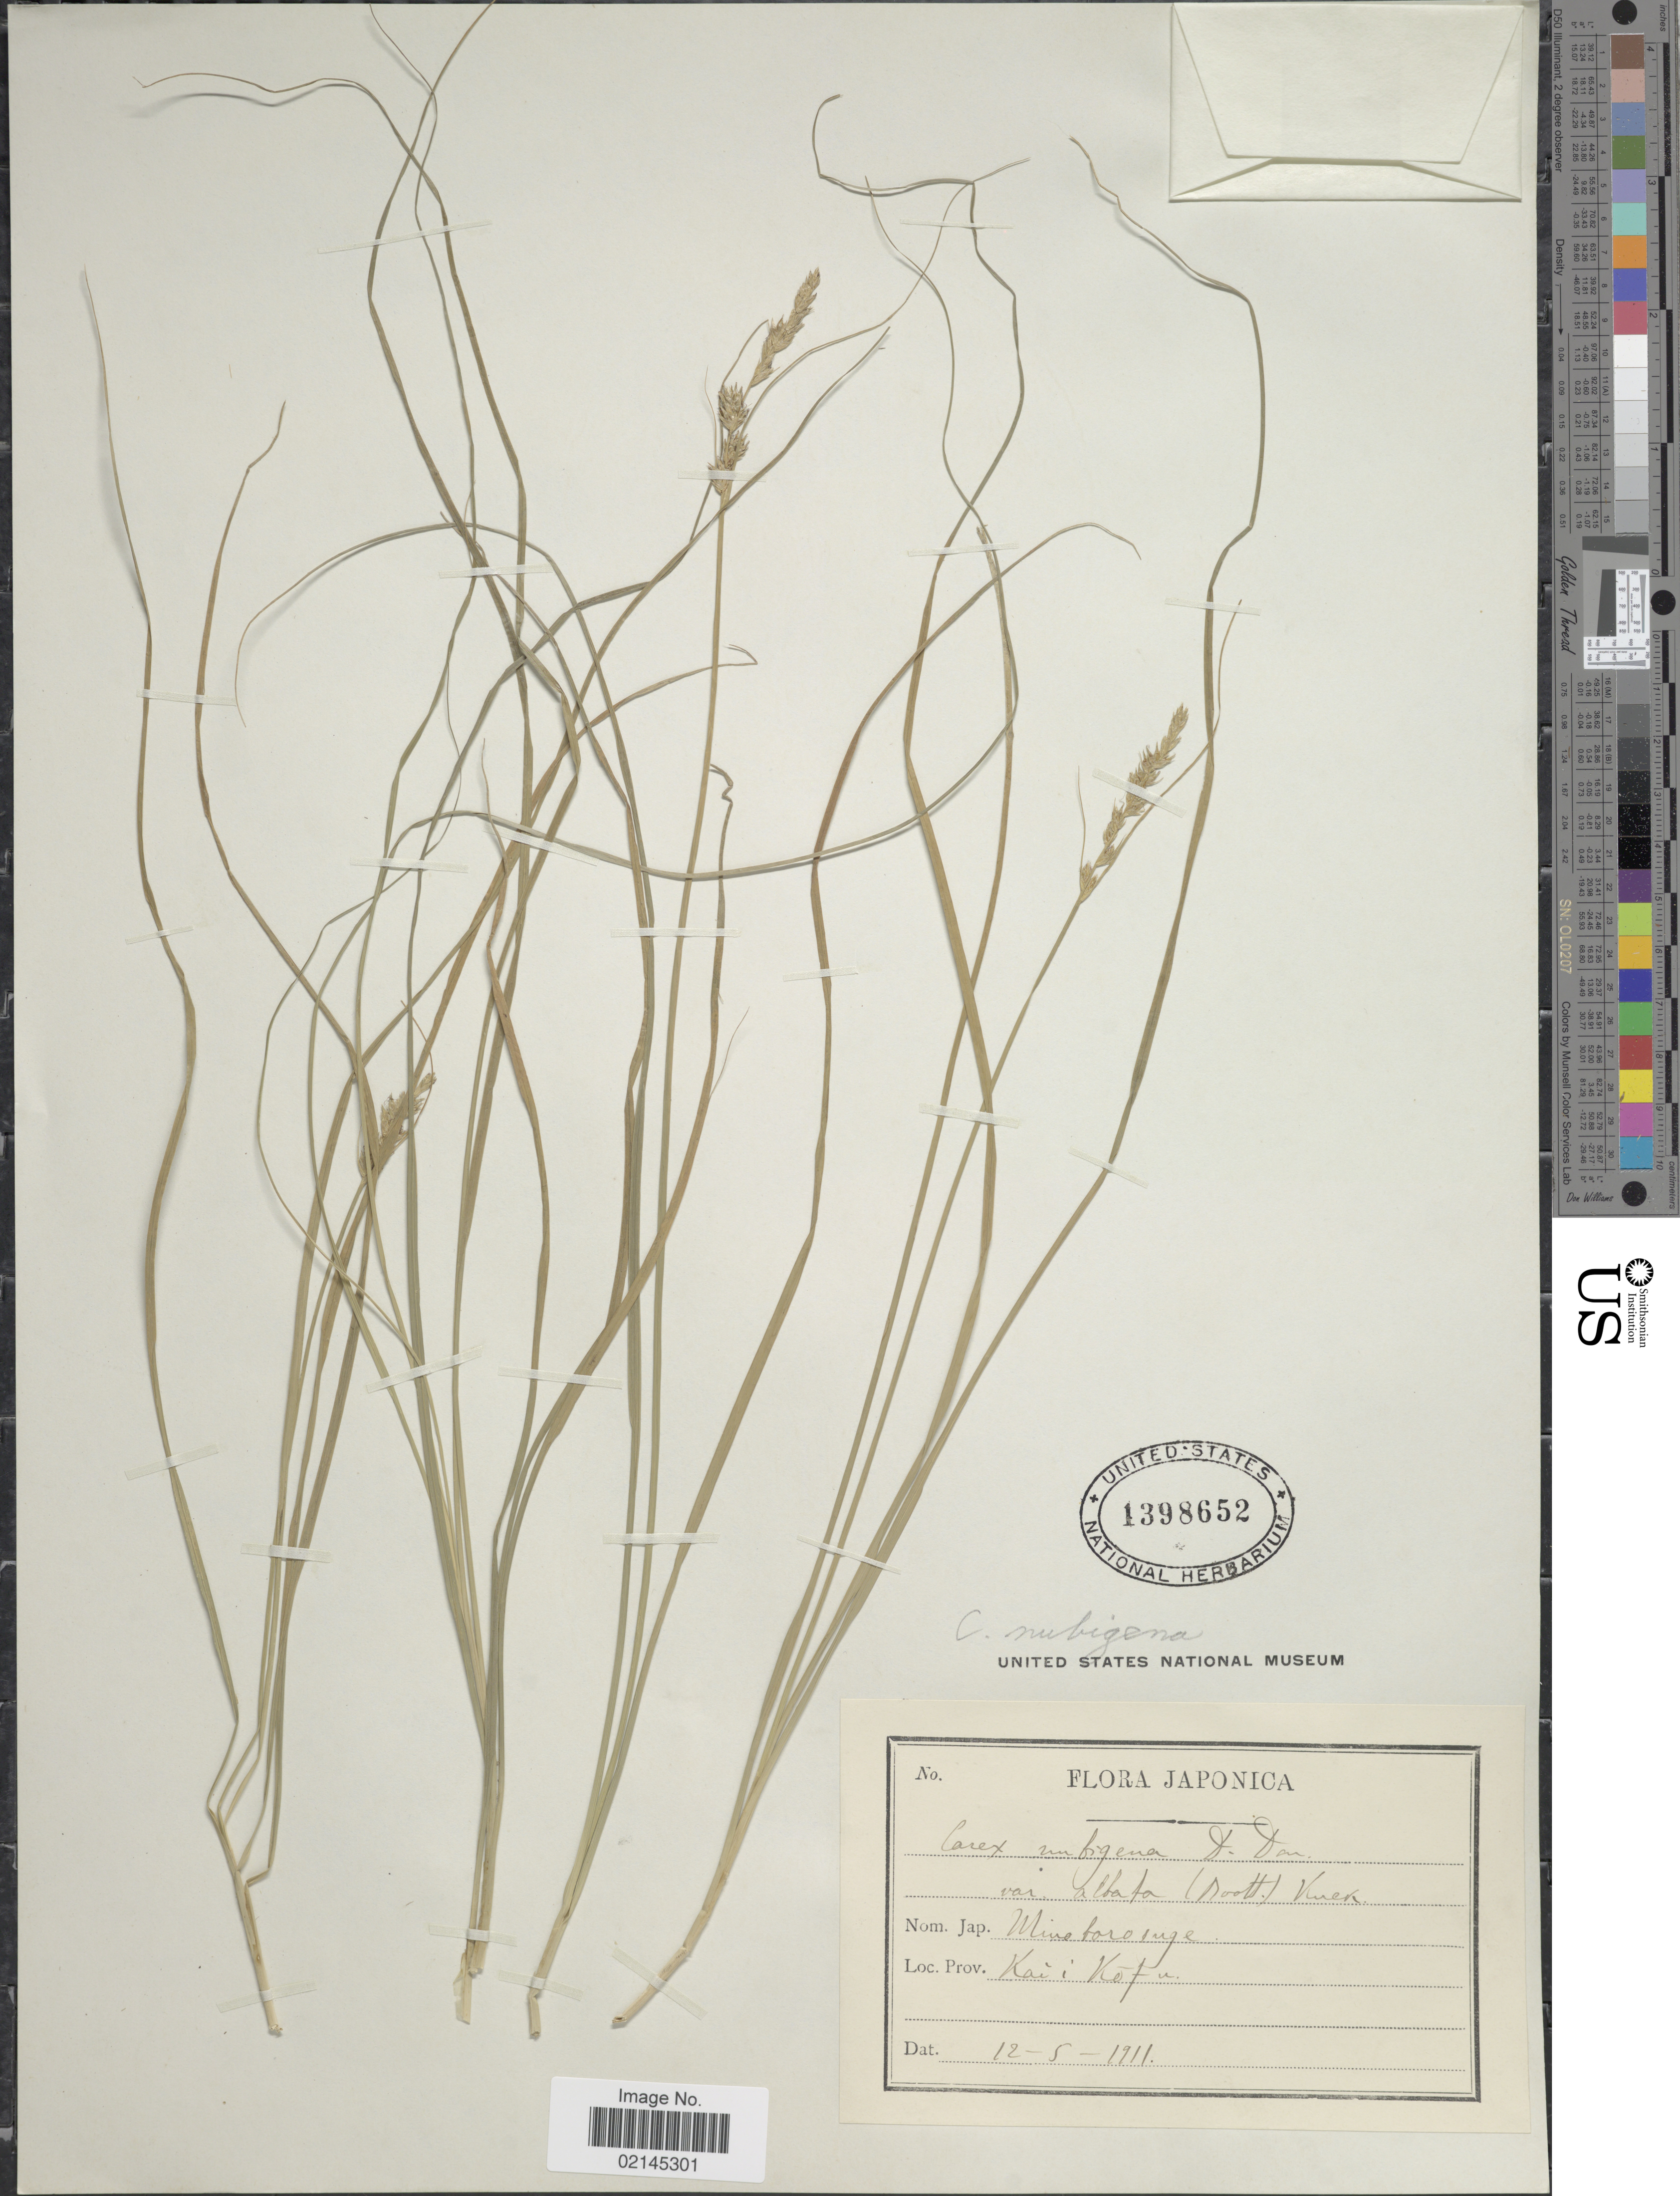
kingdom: Plantae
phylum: Tracheophyta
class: Liliopsida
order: Poales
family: Cyperaceae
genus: Carex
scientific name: Carex nubigena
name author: D. Don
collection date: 1911-05-12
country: Japan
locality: Japonica. Kai i Kofu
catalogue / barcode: US 1398652